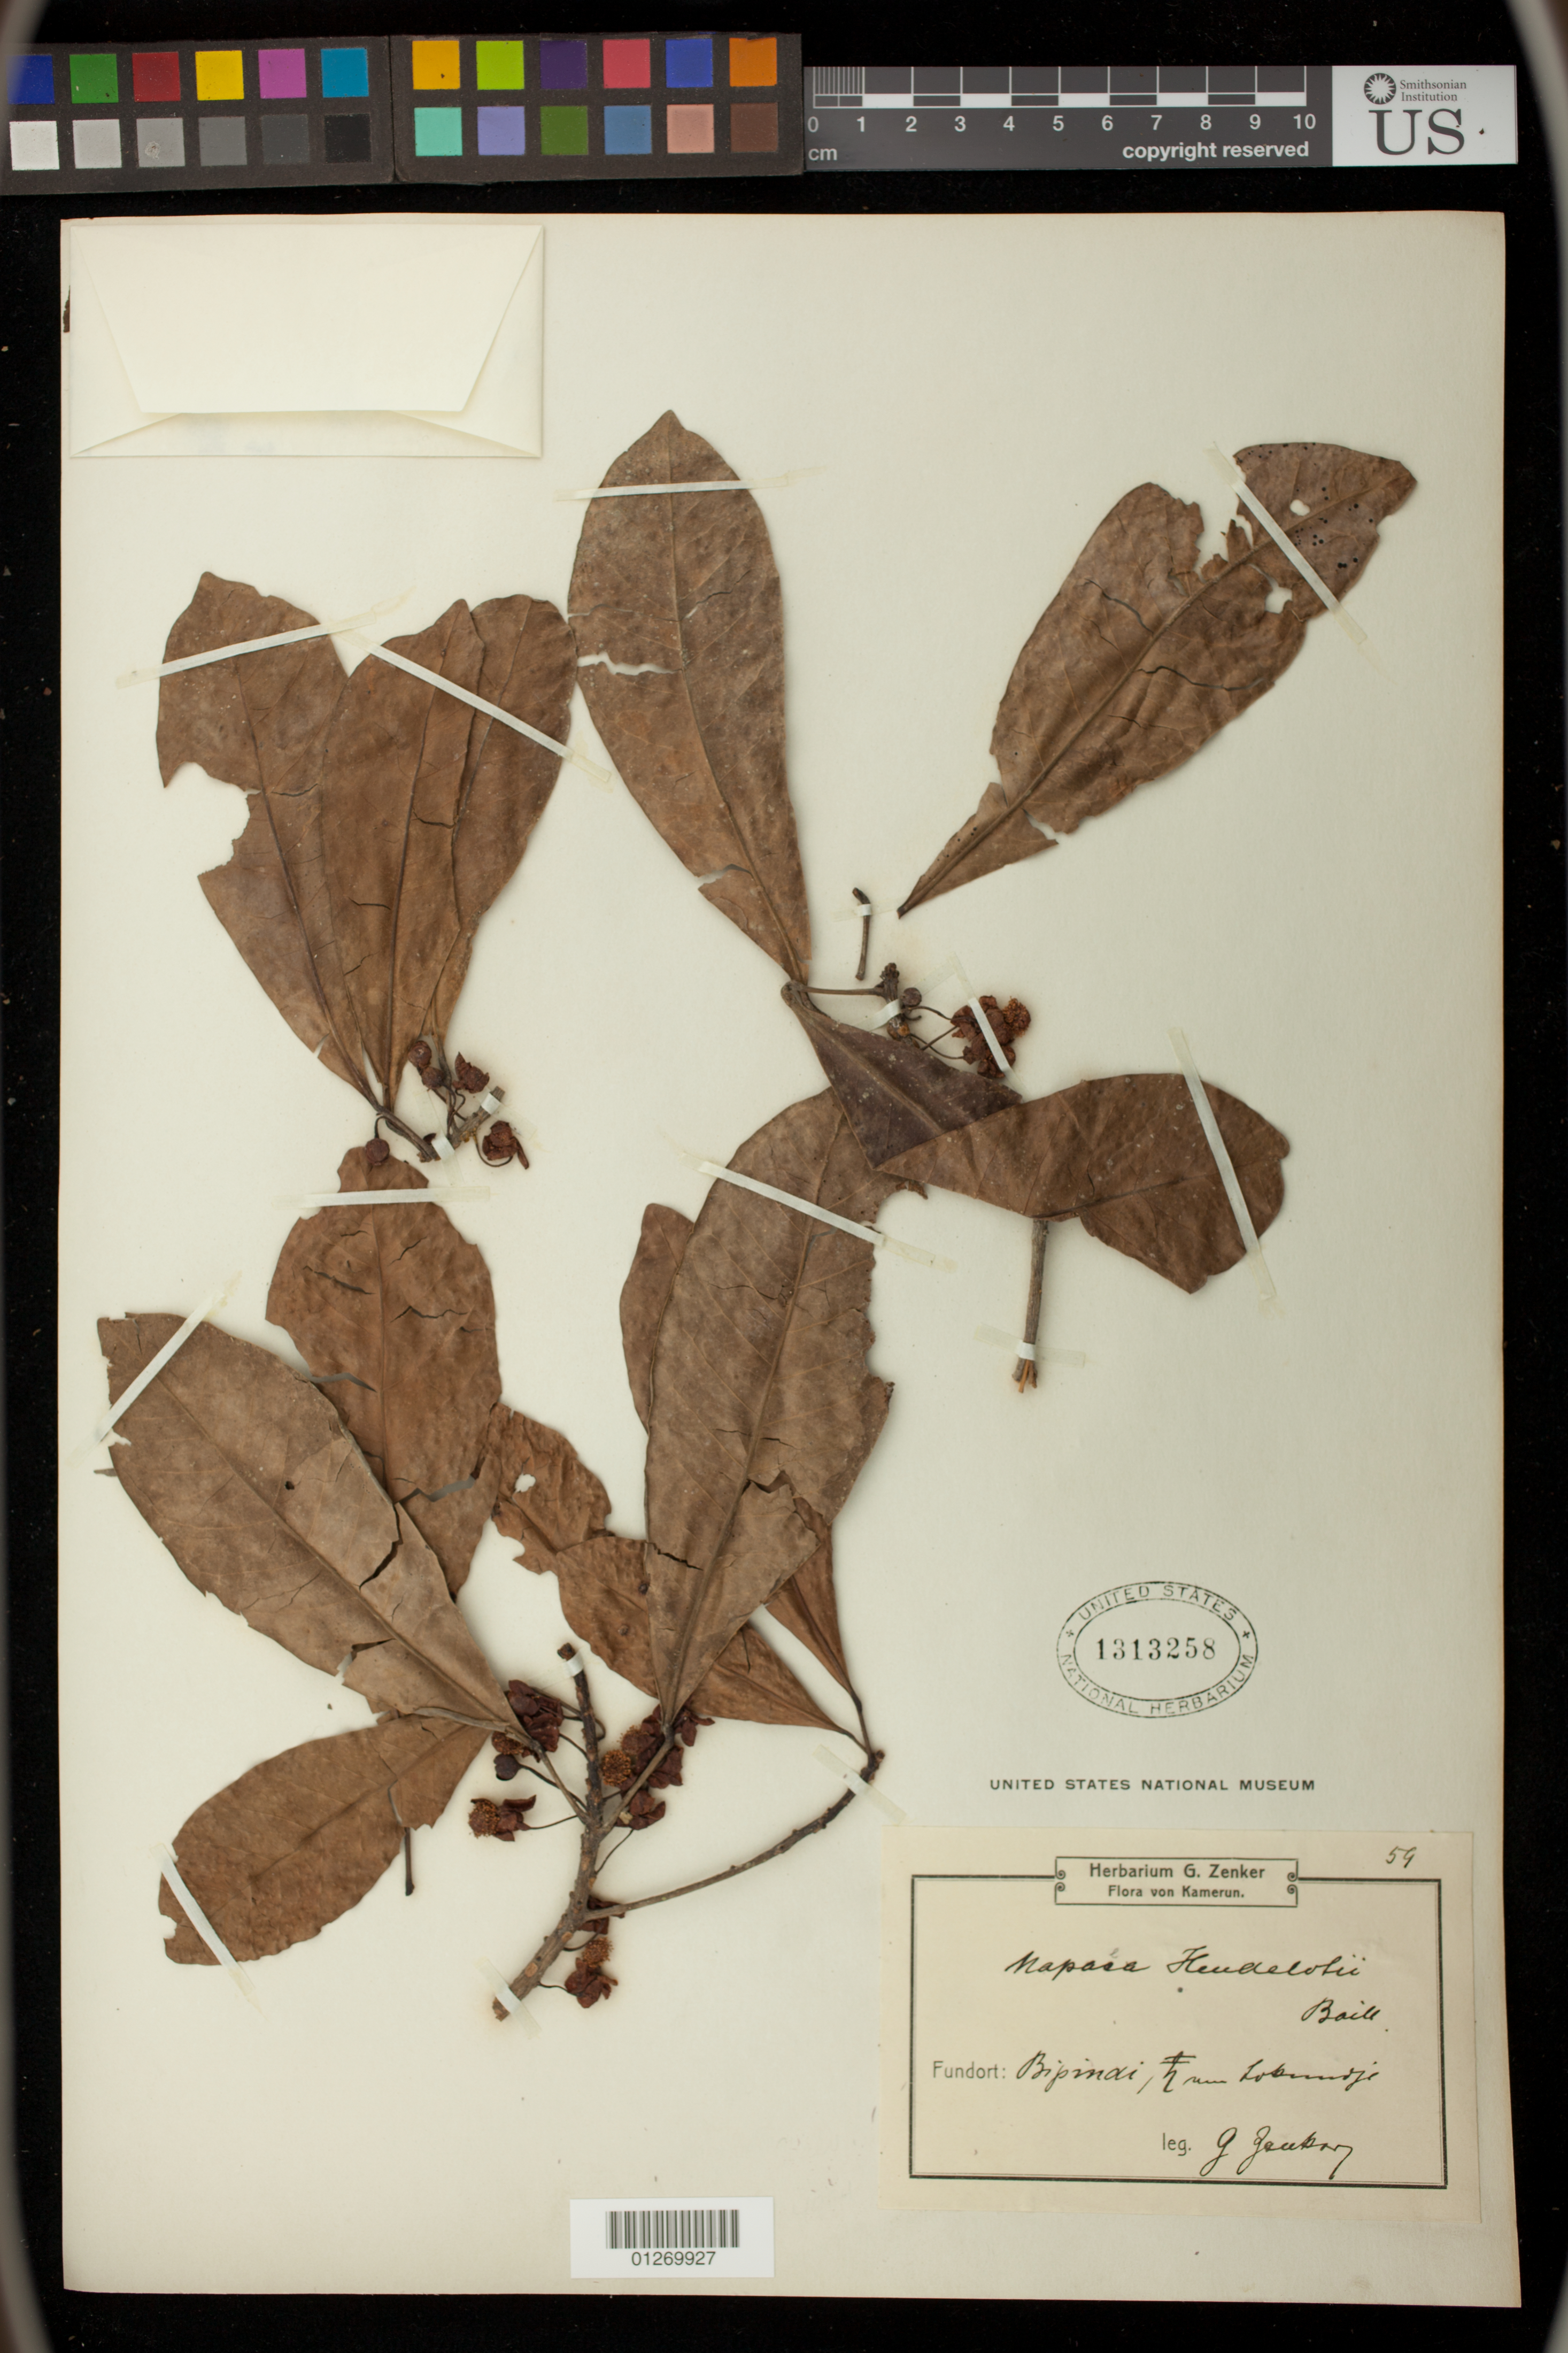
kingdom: Plantae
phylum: Tracheophyta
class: Magnoliopsida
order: Malpighiales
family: Phyllanthaceae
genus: Uapaca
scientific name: Uapaca heudelotii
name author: Baill.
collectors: G. A. Zenker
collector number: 59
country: Cameroon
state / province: Sud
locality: Bipindi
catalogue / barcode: US 1313258